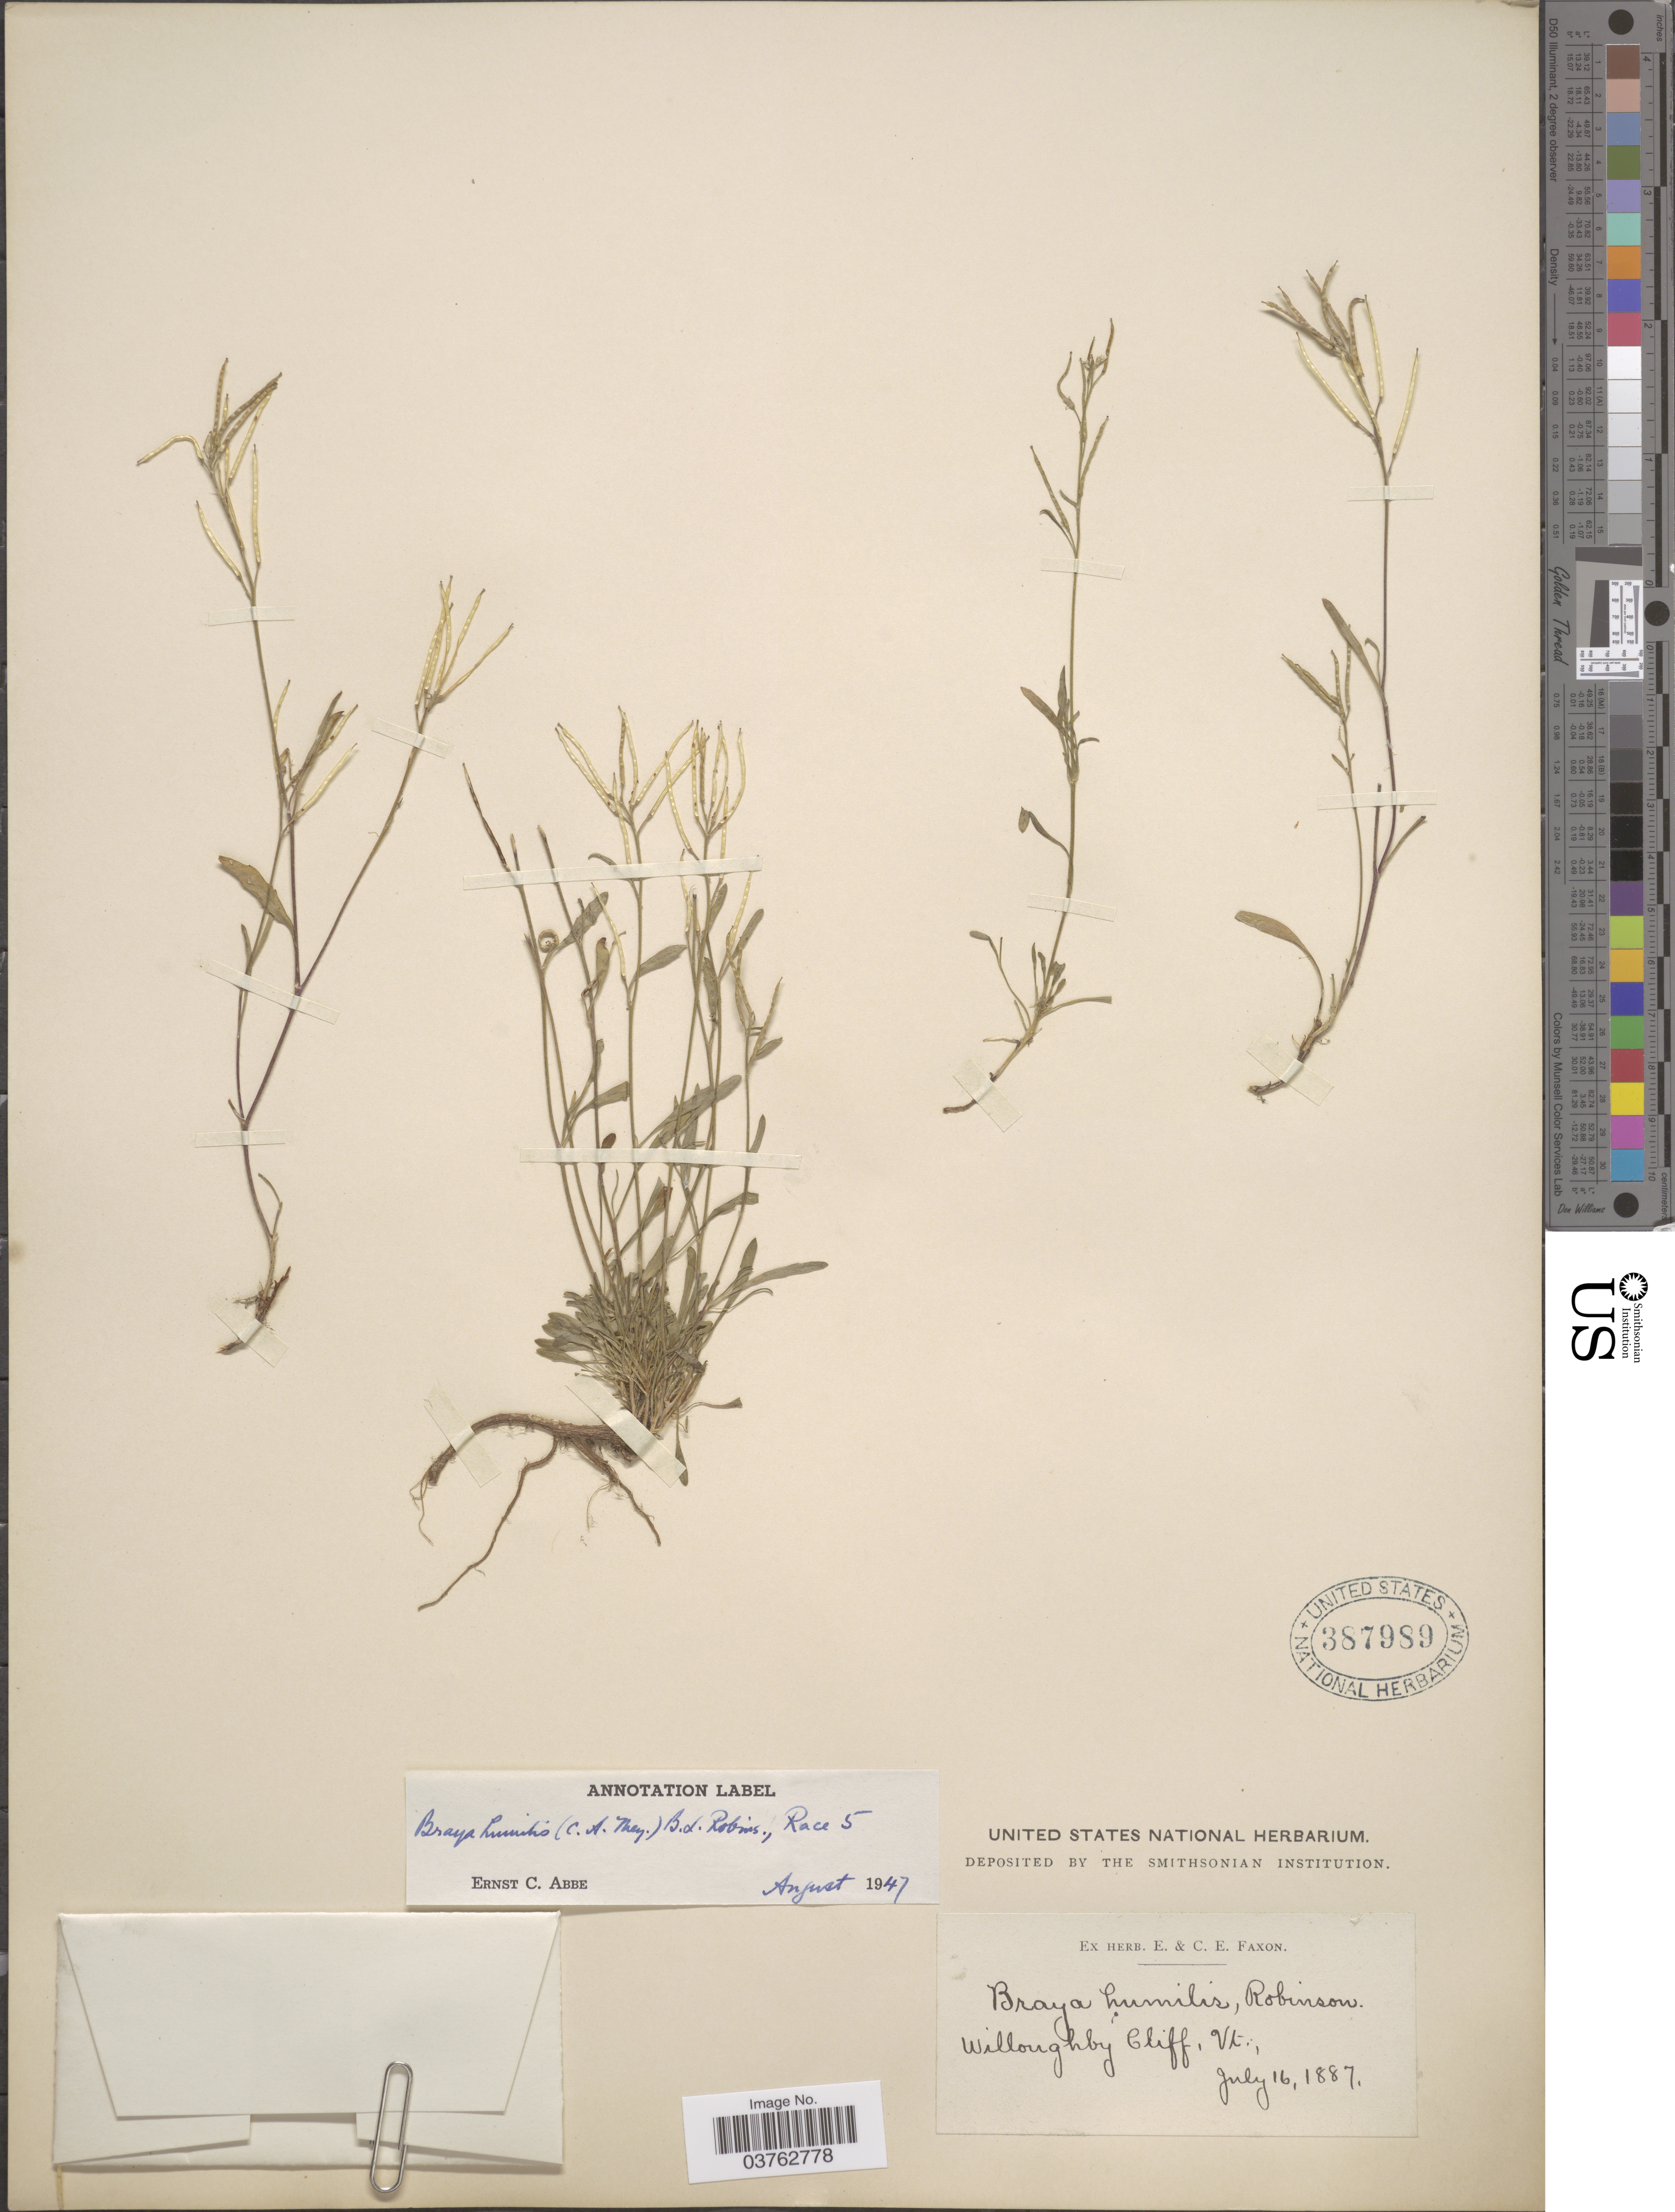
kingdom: Plantae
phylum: Tracheophyta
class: Magnoliopsida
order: Brassicales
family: Brassicaceae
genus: Braya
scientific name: Braya humilis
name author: (C.A. Mey.) B.L. Rob.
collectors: ex herb. E. & C.E. Faxon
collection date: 1887-07-16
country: United States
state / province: Vermont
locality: Willoughby Cliff.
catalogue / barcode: US 387989